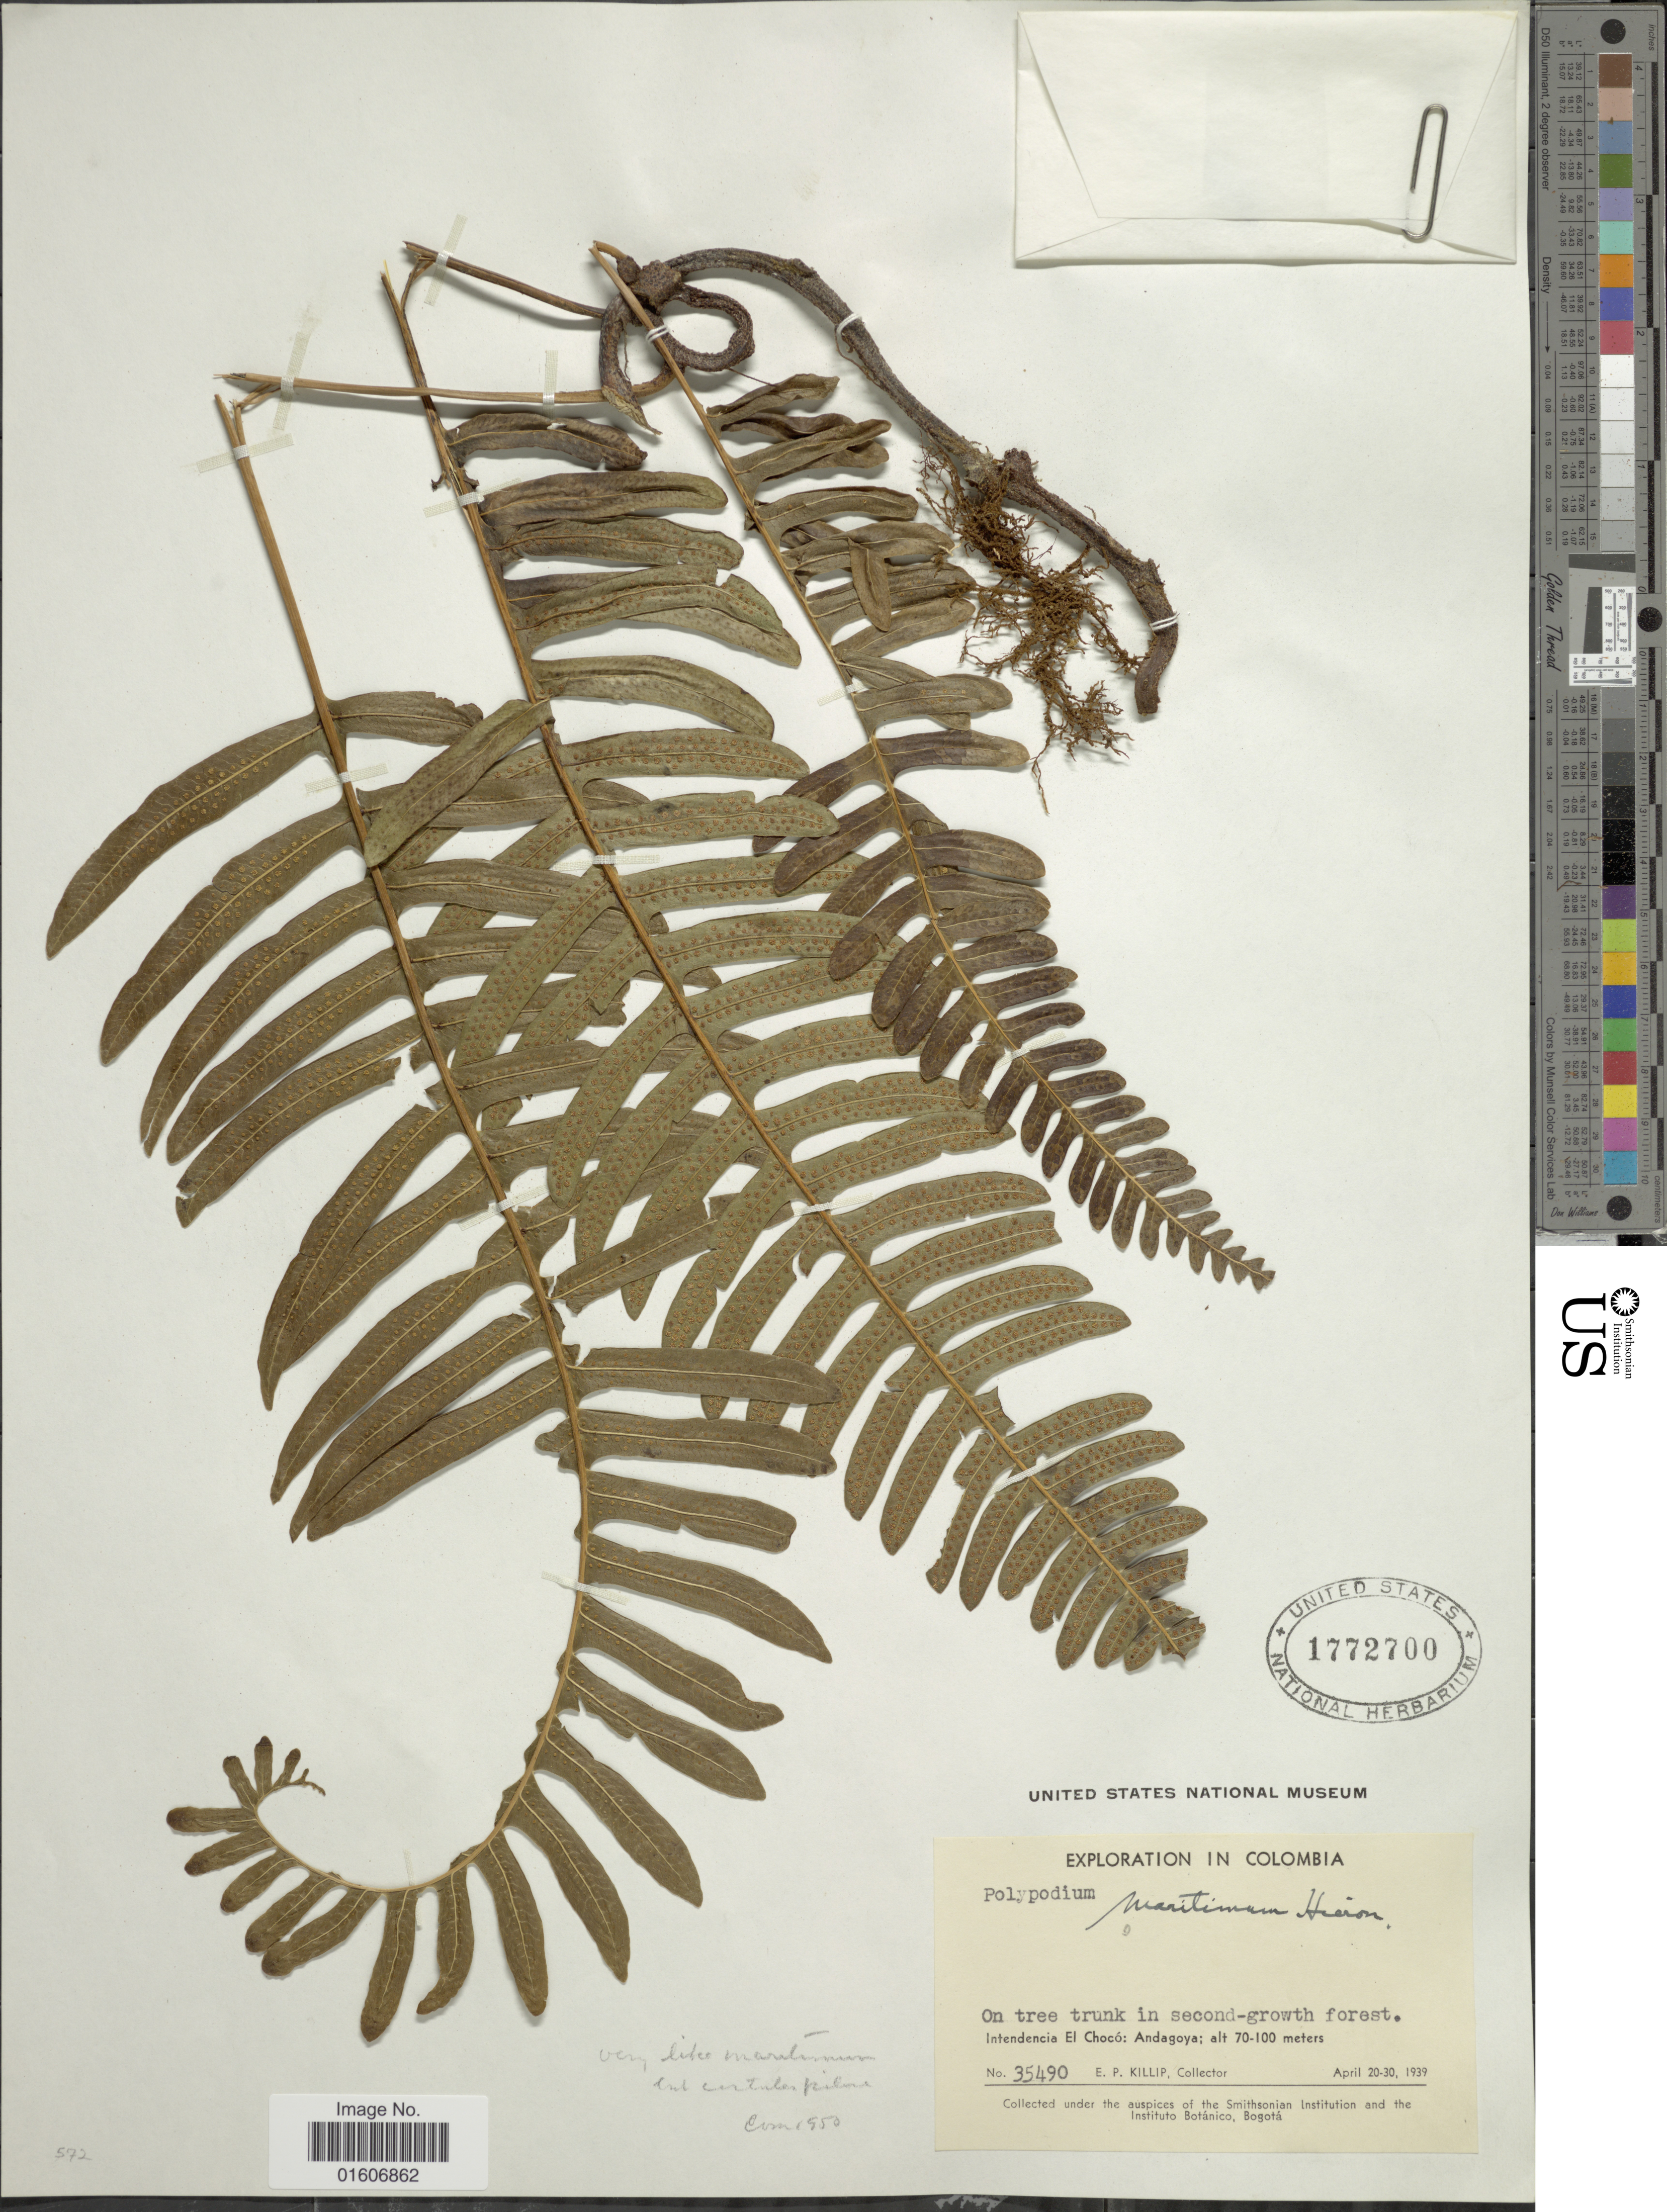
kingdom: Plantae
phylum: Tracheophyta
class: Polypodiopsida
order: Polypodiales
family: Polypodiaceae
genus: Serpocaulon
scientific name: Serpocaulon maritimum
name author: (Hieron.) A.R. Sm.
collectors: E. P. Killip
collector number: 35490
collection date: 1939-04-20/1939-04-30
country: Colombia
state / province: Chocó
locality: Intendencia El Chocó: Andagoya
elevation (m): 70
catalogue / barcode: US 1772700